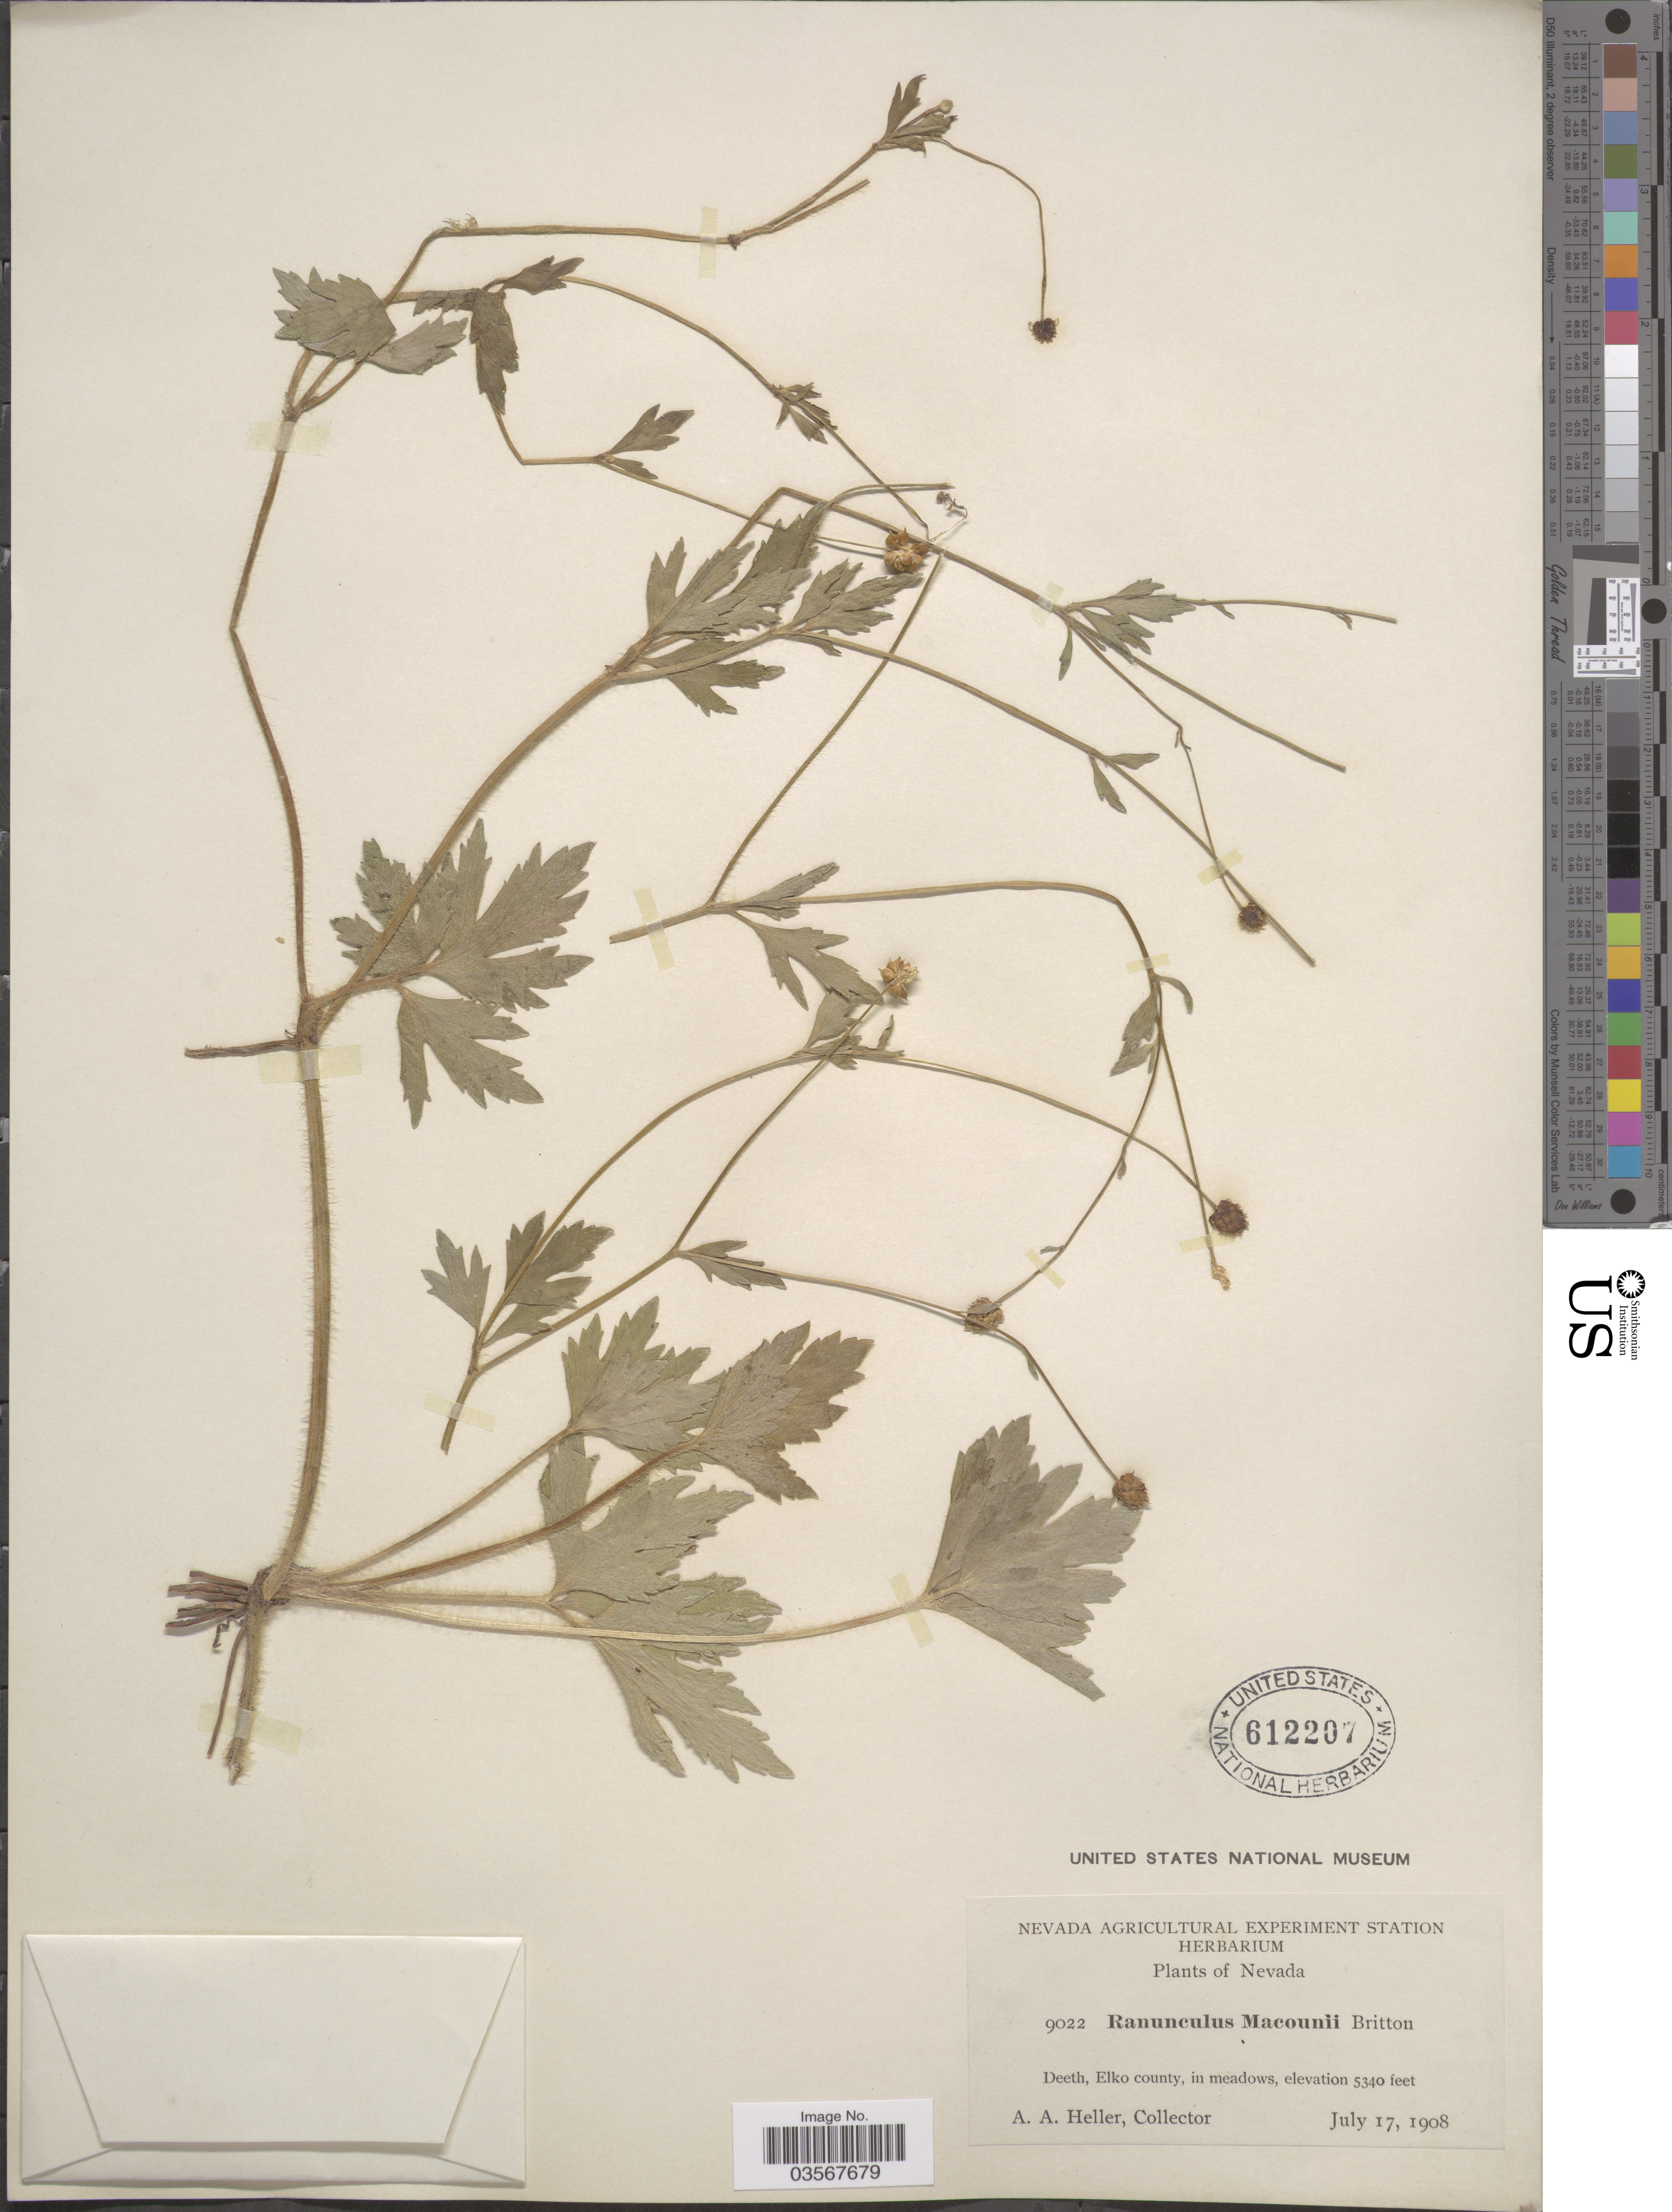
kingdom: Plantae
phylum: Tracheophyta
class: Magnoliopsida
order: Ranunculales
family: Ranunculaceae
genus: Ranunculus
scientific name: Ranunculus macounii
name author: Britton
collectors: A. A. Heller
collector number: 9022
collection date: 1908-07-17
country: United States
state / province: Nevada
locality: Deeth, Elko county, in meadows.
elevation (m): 1628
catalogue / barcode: US 612207